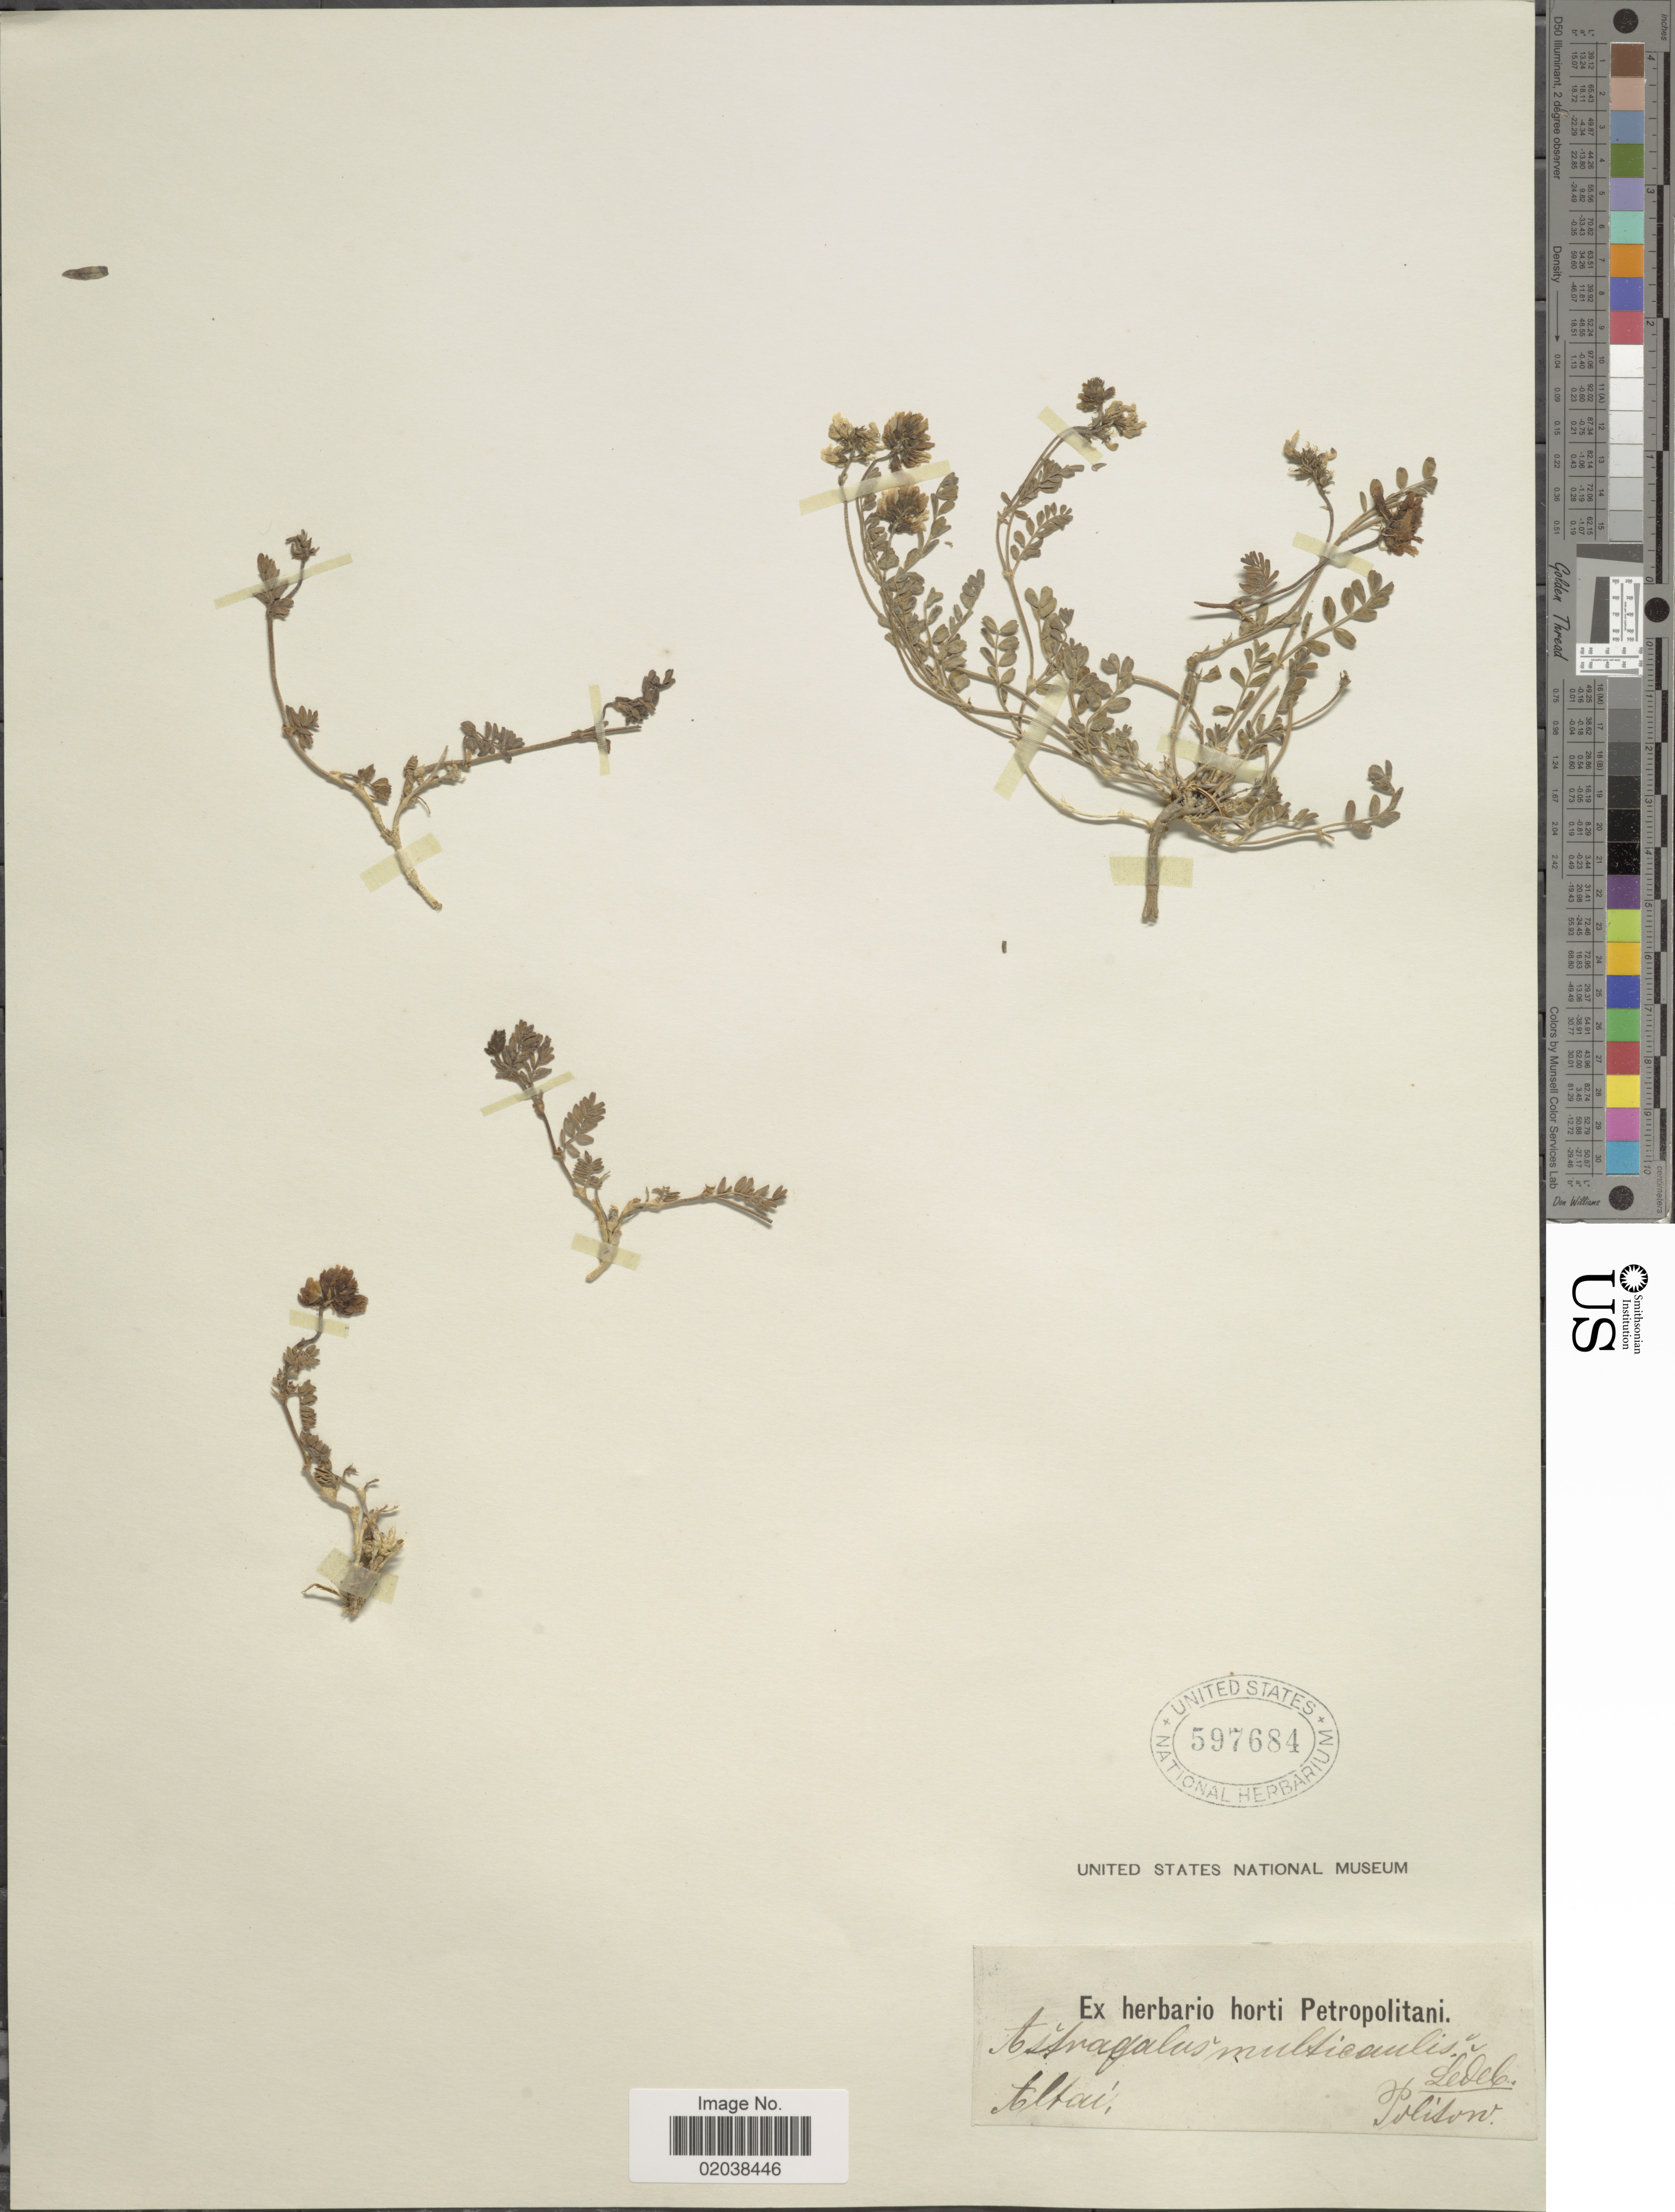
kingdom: Plantae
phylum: Tracheophyta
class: Magnoliopsida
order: Fabales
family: Fabaceae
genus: Astragalus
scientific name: Astragalus multicaulis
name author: Ledeb.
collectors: Polisow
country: Russian Federation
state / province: Altai Republic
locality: Altai.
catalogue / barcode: US 597684